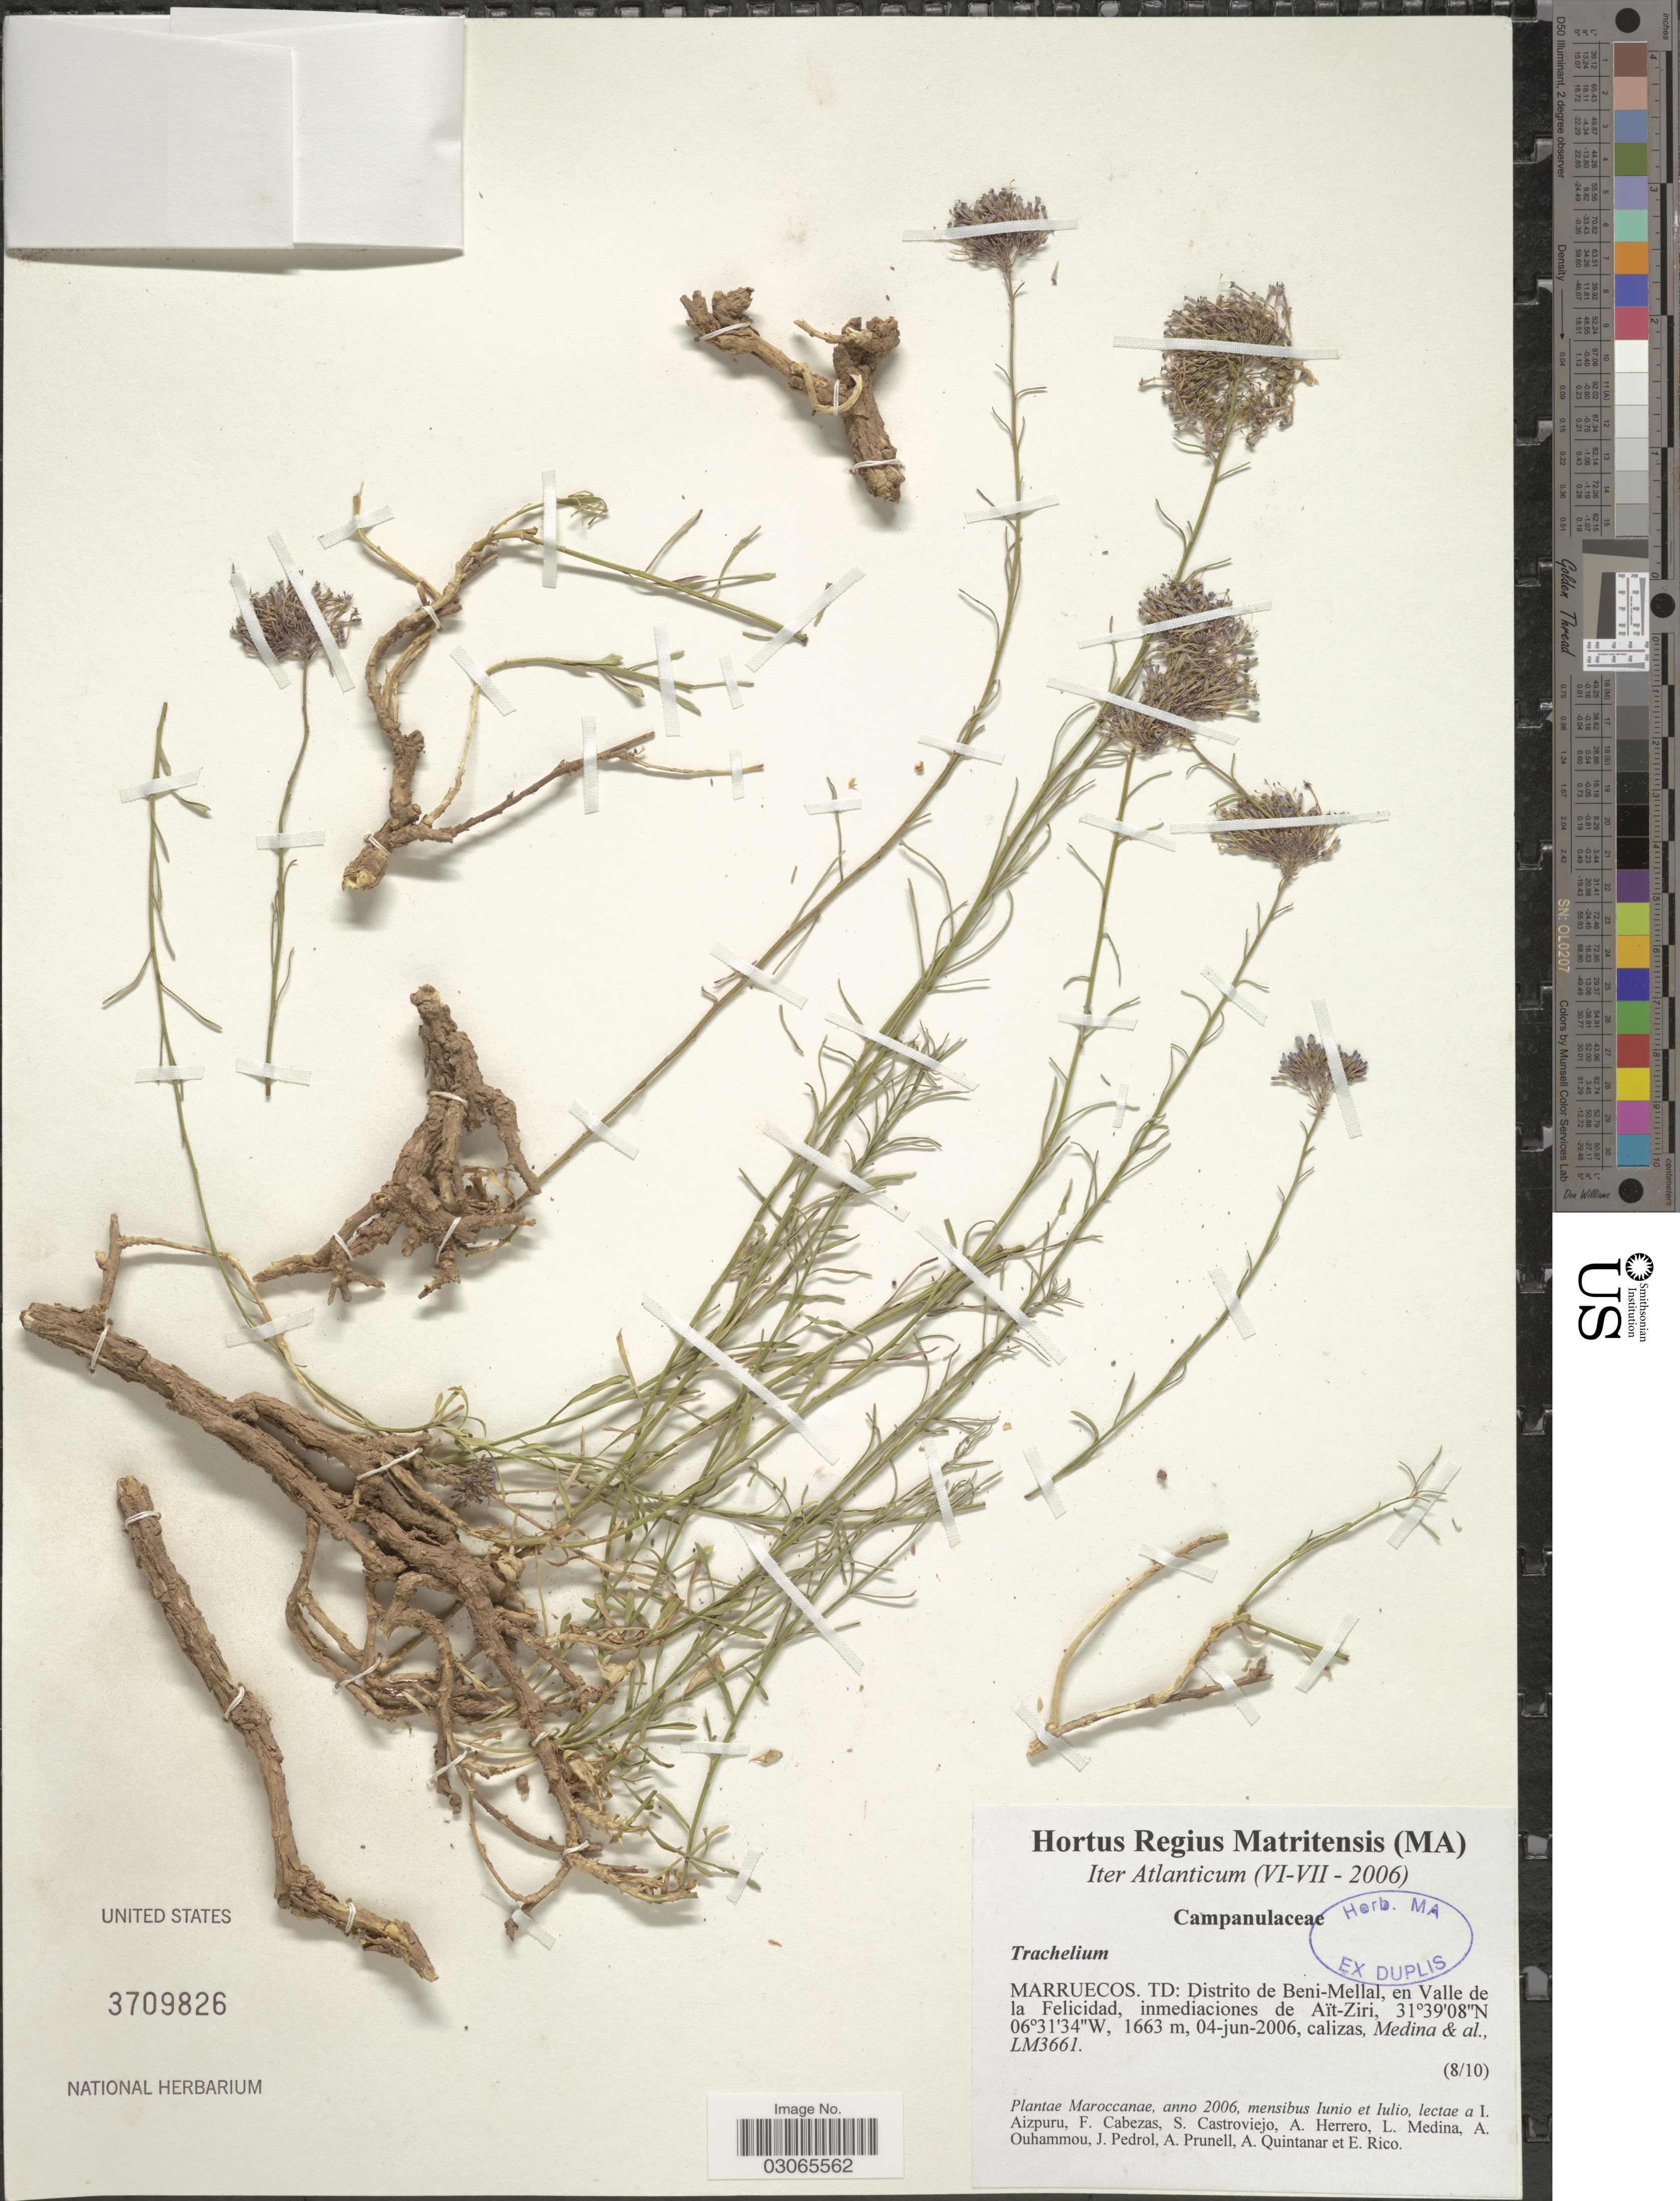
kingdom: Plantae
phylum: Tracheophyta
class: Magnoliopsida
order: Asterales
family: Campanulaceae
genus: Trachelium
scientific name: Trachelium angustifolium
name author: Schousb.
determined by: Strong, M. T., (US), Smithsonian Institution - National Museum of Natural History (UNITED STATES)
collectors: I. Aizpuru, F. Cabezas, S. Castroviejo, A. Herrero & et al.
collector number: LM3661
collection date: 2006-06-04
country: Morocco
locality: Marruecos. TD: Distrito de Beni-Mellal, en Valle de la Felicidad, inmediaciones de Aït-Ziri.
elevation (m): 1663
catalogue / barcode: US 3709826